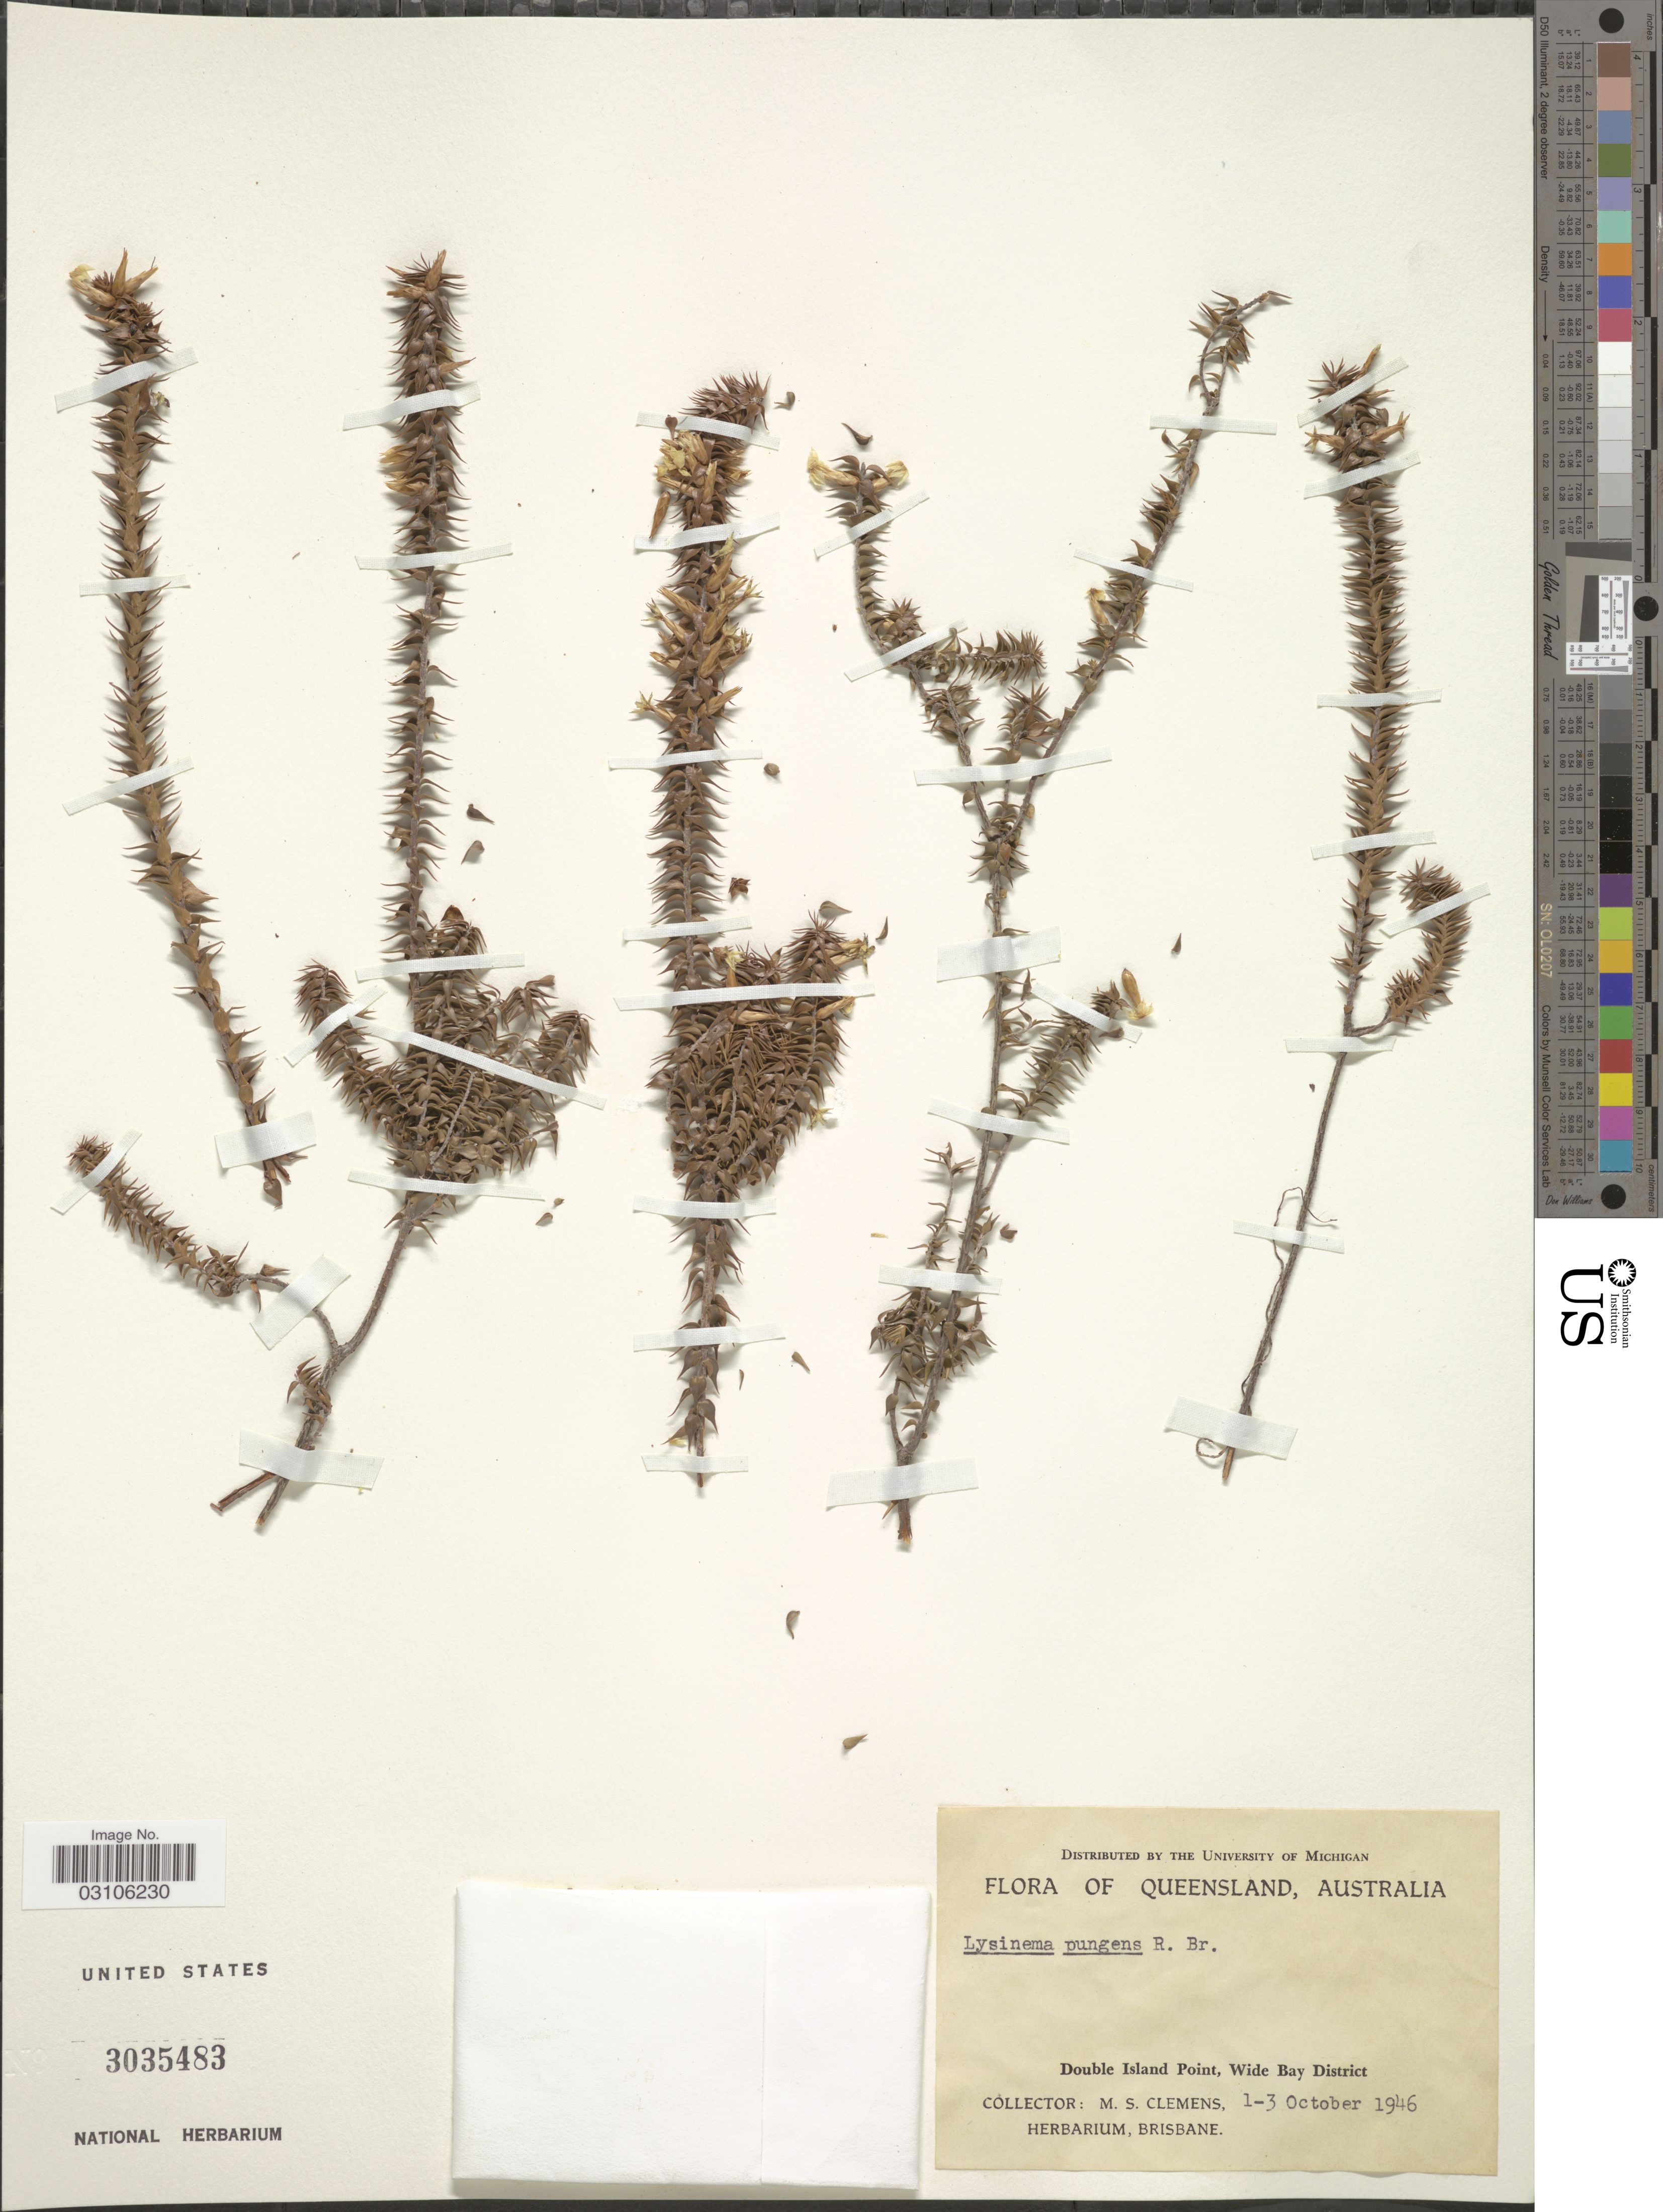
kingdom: Plantae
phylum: Tracheophyta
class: Magnoliopsida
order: Ericales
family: Ericaceae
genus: Woollsia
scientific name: Woollsia pungens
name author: (Cav.) F. Muell.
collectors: M. S. Clemens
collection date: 1946-10-01/1946-10-03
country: Australia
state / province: Queensland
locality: Double Island Point, Wide Bay District.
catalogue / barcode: US 3035483